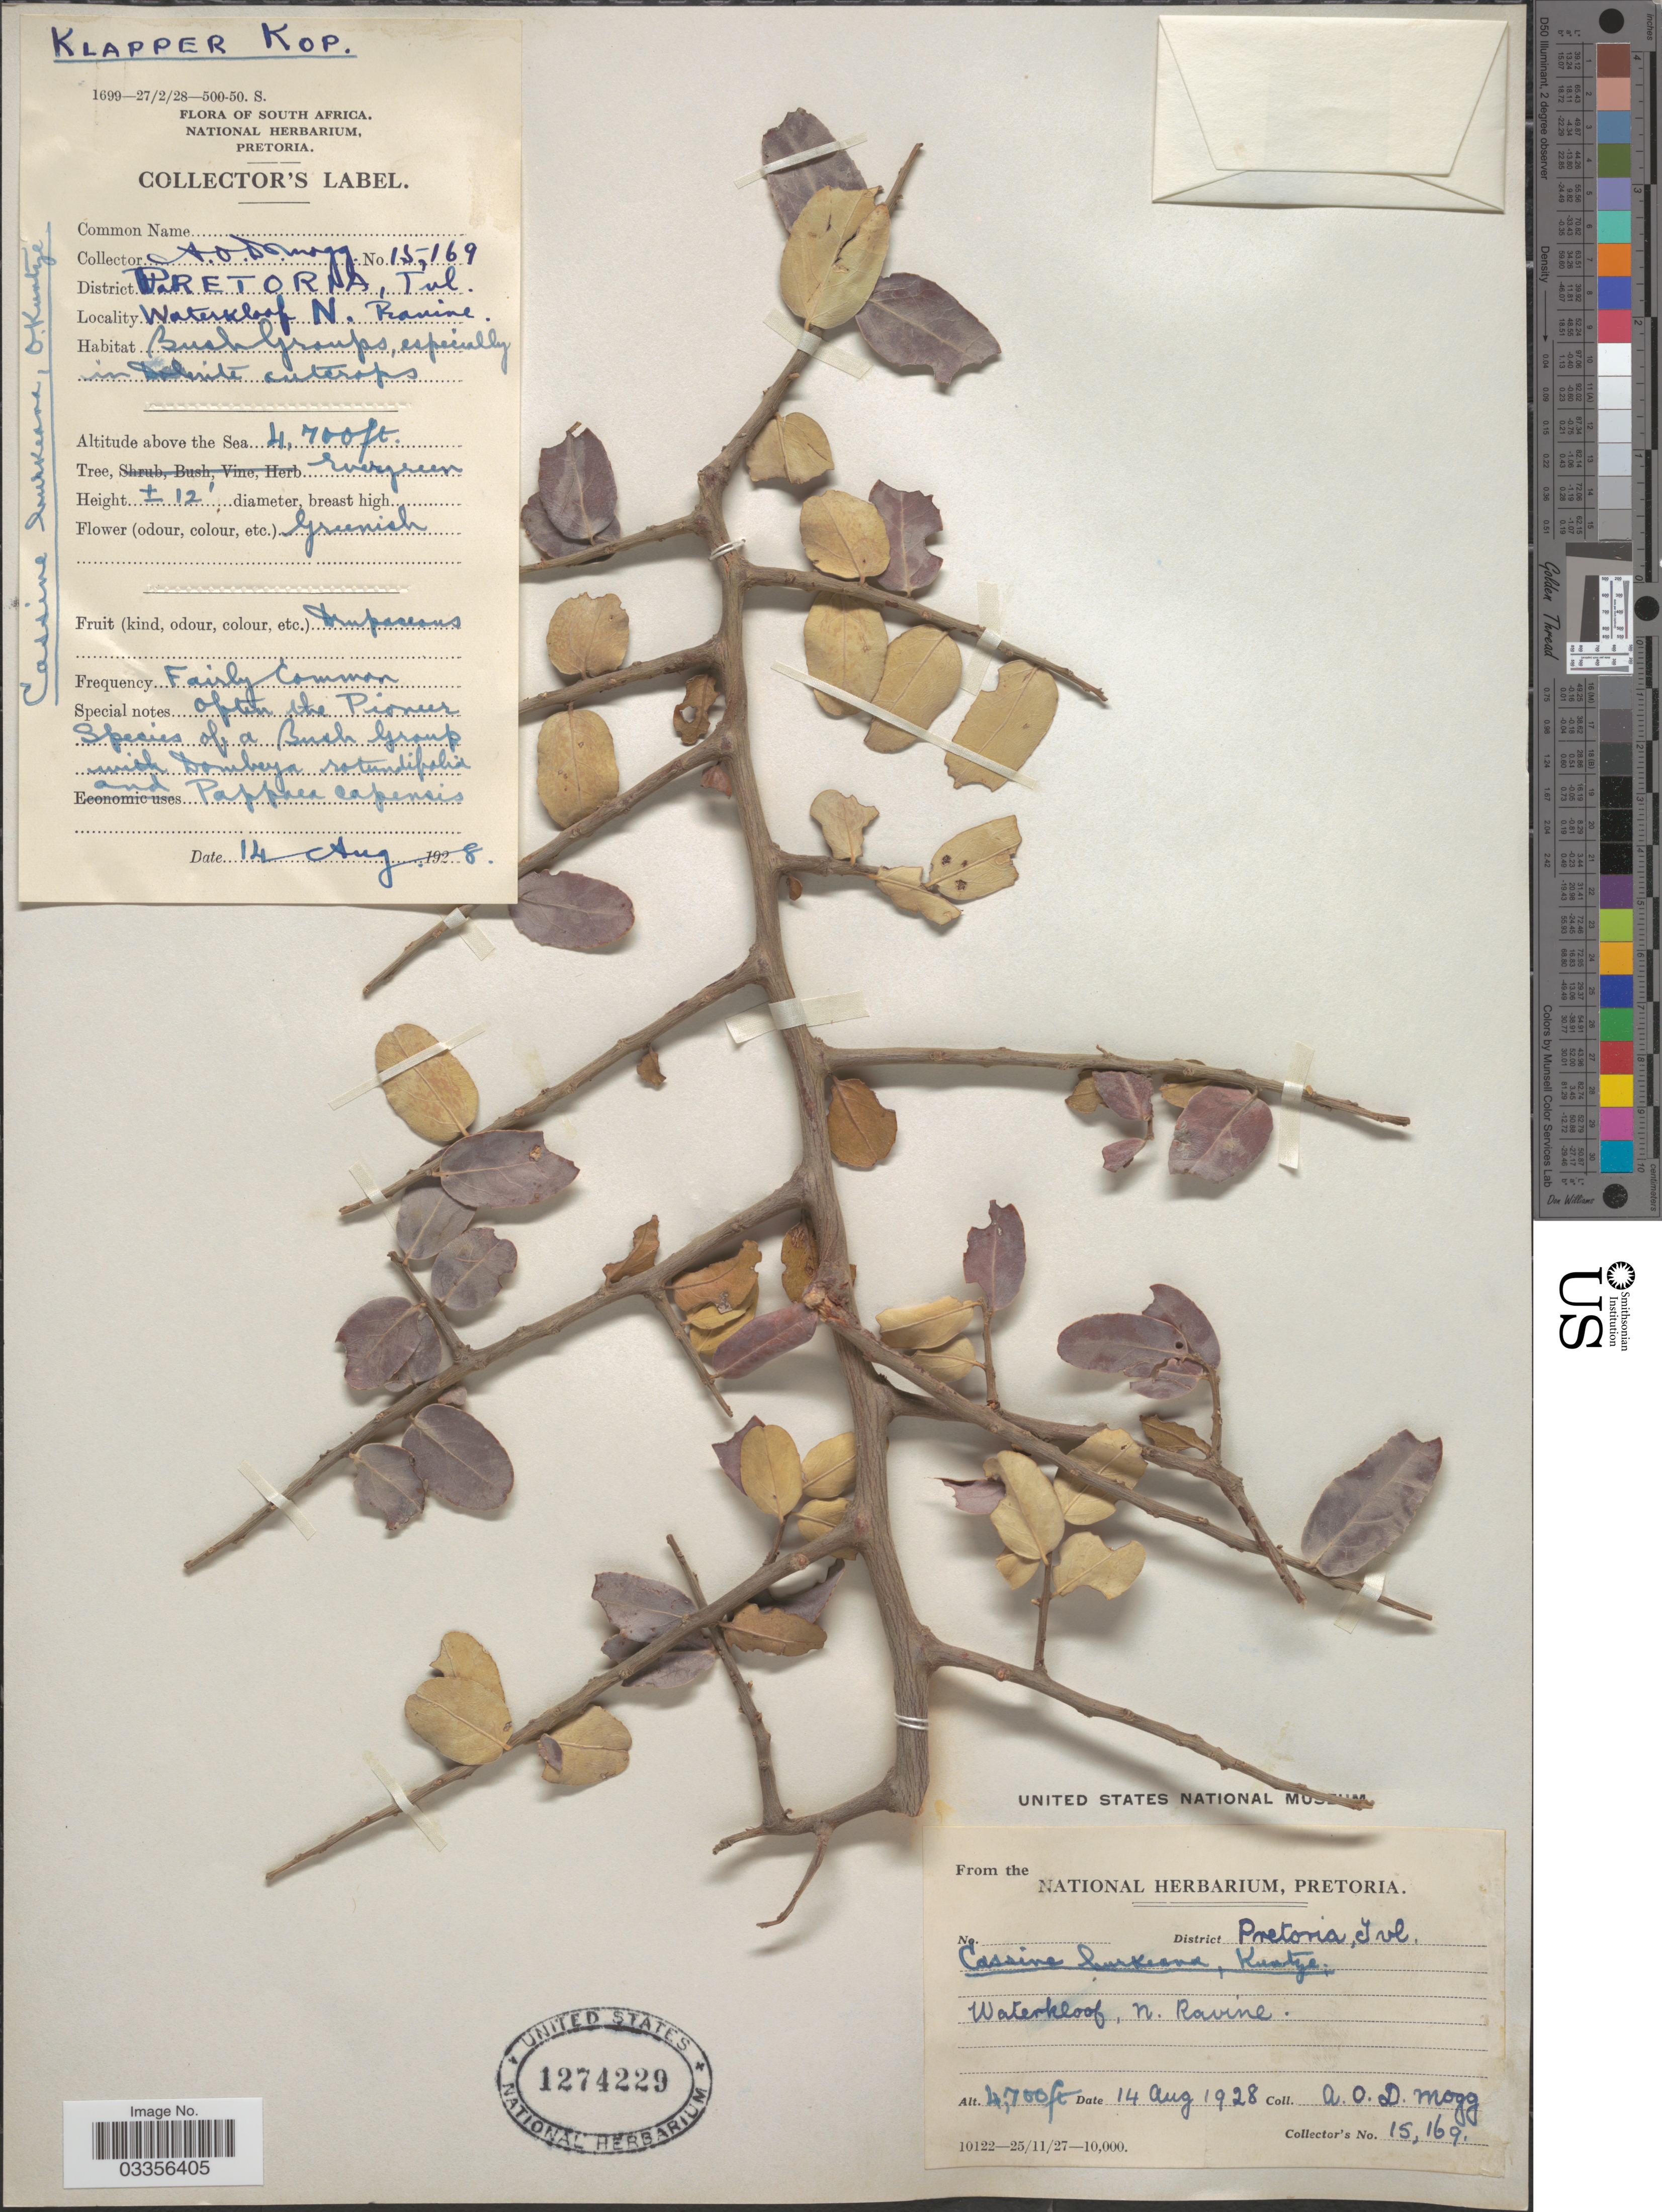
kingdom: Plantae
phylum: Tracheophyta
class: Magnoliopsida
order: Celastrales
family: Celastraceae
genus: Cassine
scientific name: Cassine burkeana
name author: (Sond.) Kuntze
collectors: A. O. Mogg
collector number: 15169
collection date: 1928-08-14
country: South Africa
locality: District Pretoria, Tvl. Waterkloof, N. Ravine. Klapper Kop [unsure placement].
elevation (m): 1433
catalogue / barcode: US 1274229